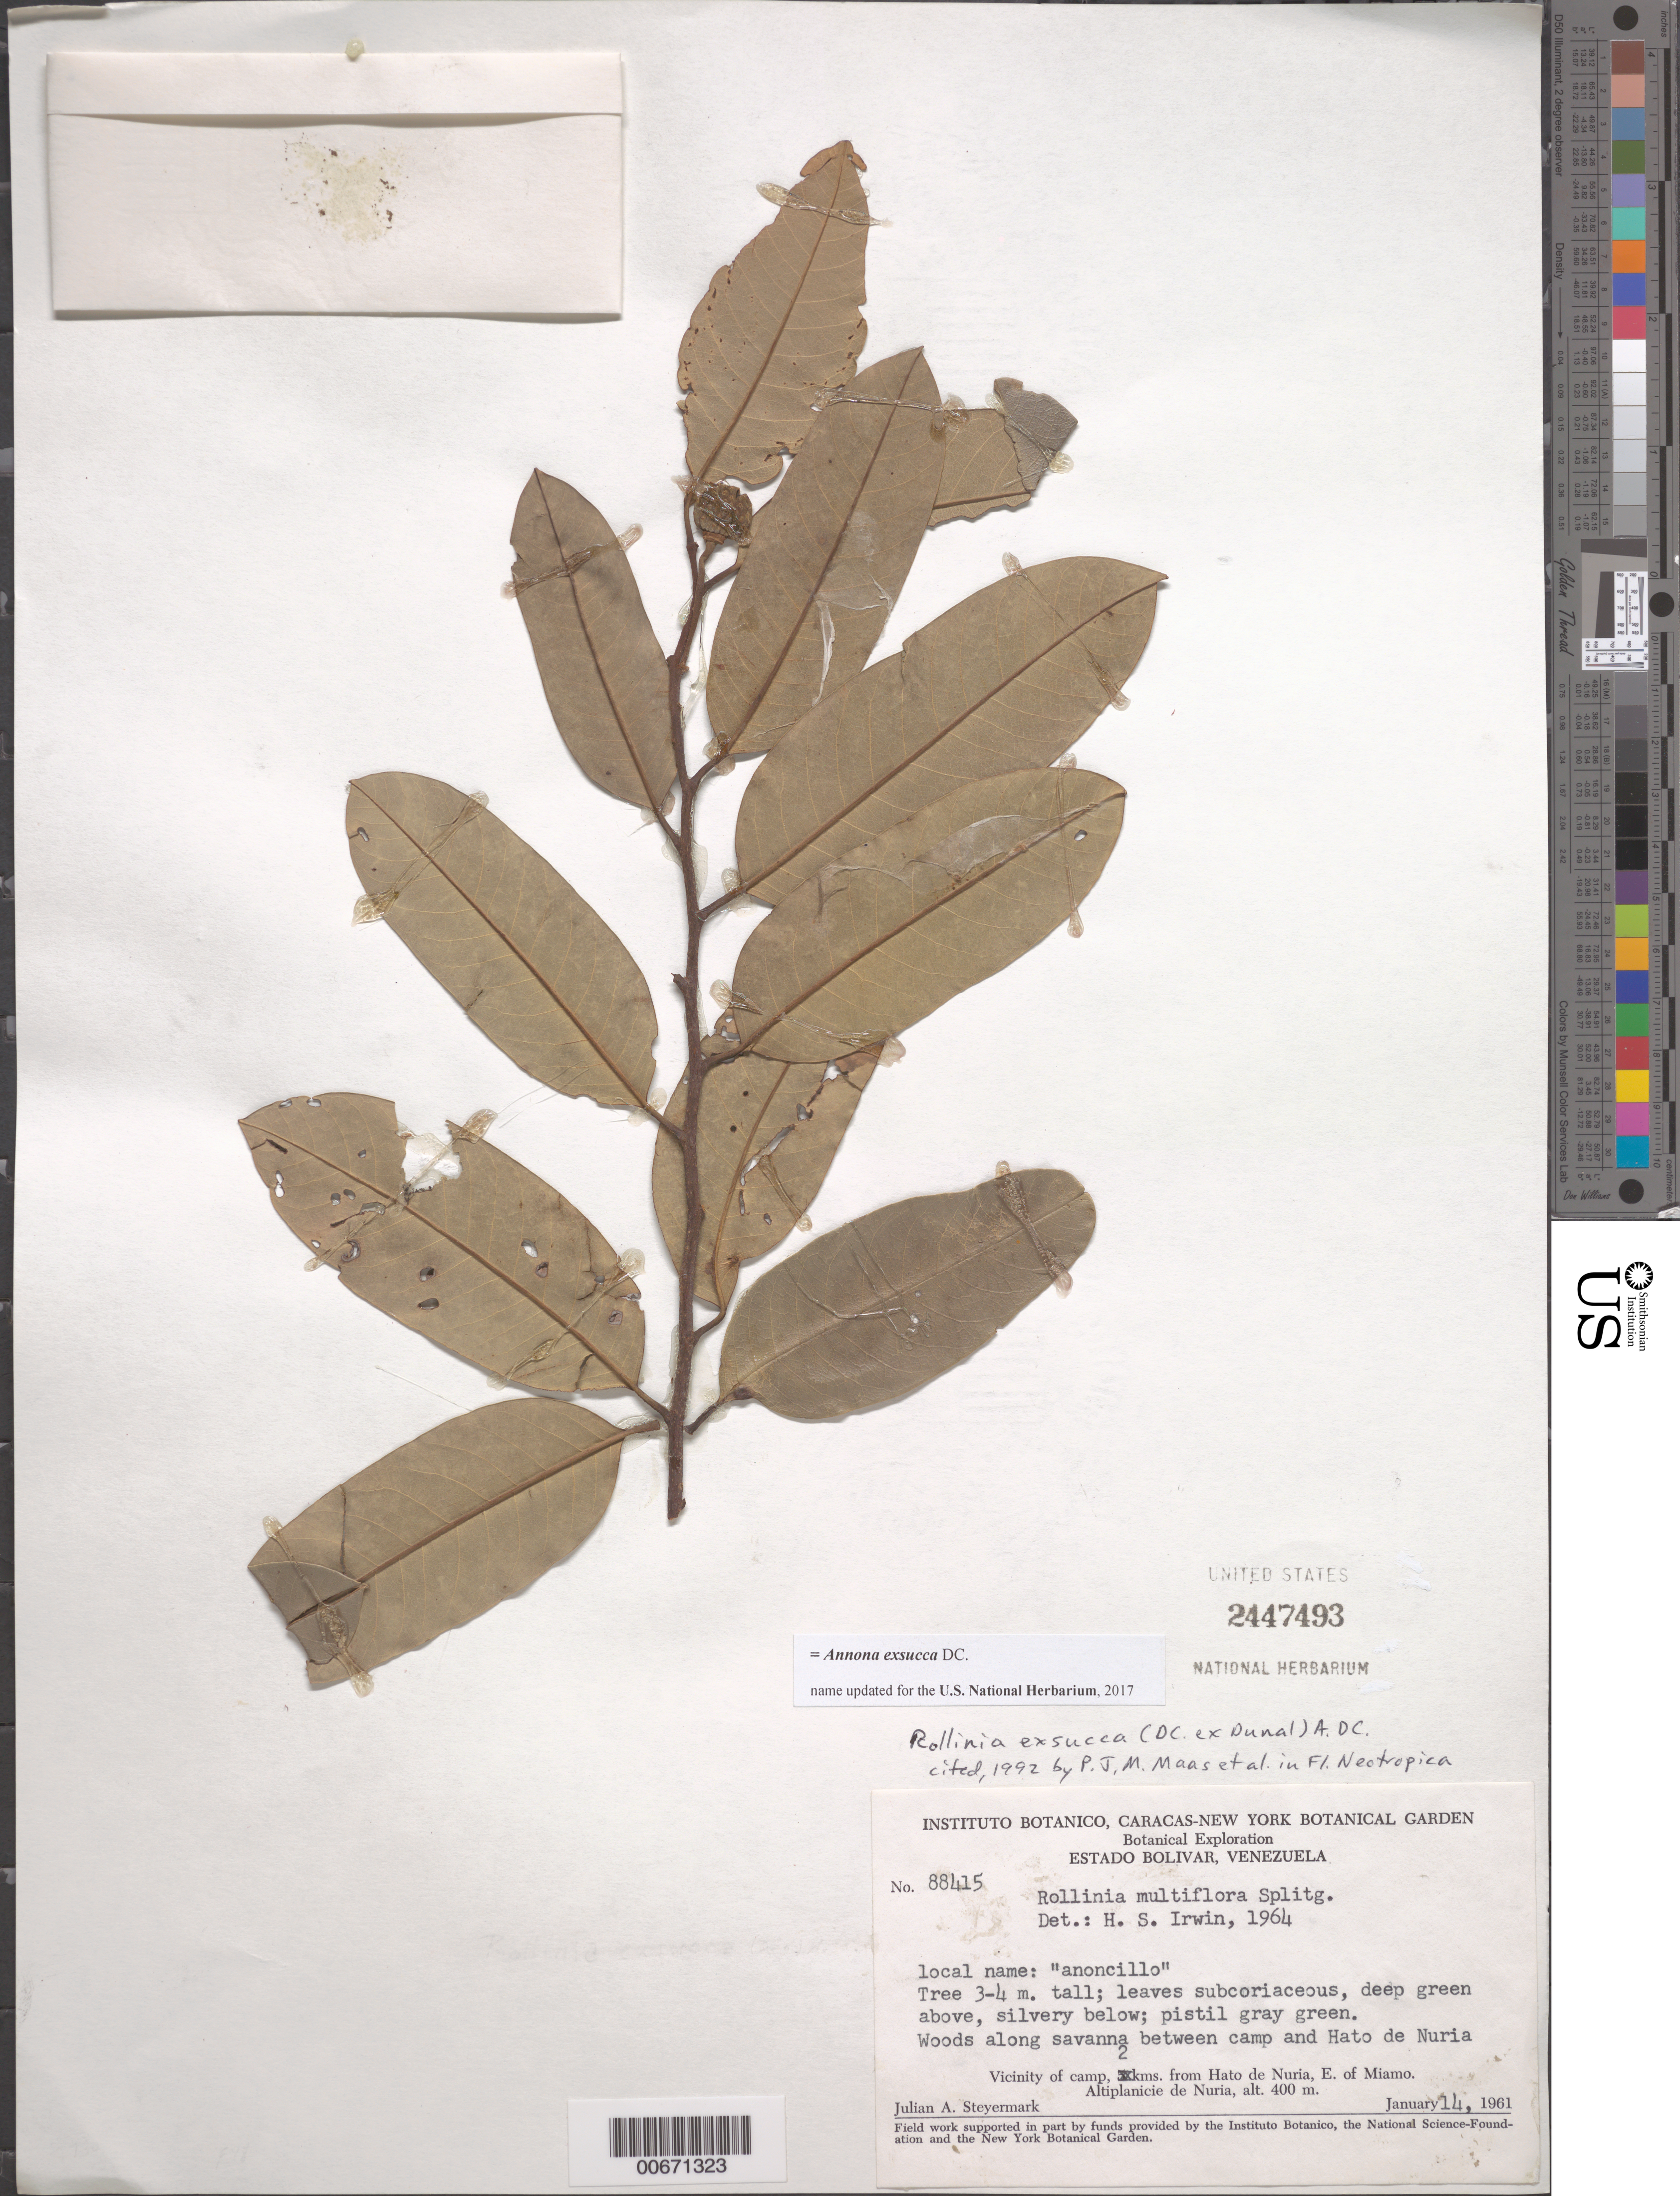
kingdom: Plantae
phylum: Tracheophyta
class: Magnoliopsida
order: Magnoliales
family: Annonaceae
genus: Annona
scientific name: Annona exsucca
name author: DC. ex Dunal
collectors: J. Steyermark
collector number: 88415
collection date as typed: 14-Jan-61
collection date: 1961-01-14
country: Venezuela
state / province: Bolívar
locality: Hato de Nuria, 5 km from; E of Miamo, Altiplanicie de Nuria, vic of camp and 2 km from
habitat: Woods along savanna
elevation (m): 400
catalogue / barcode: US 2447493